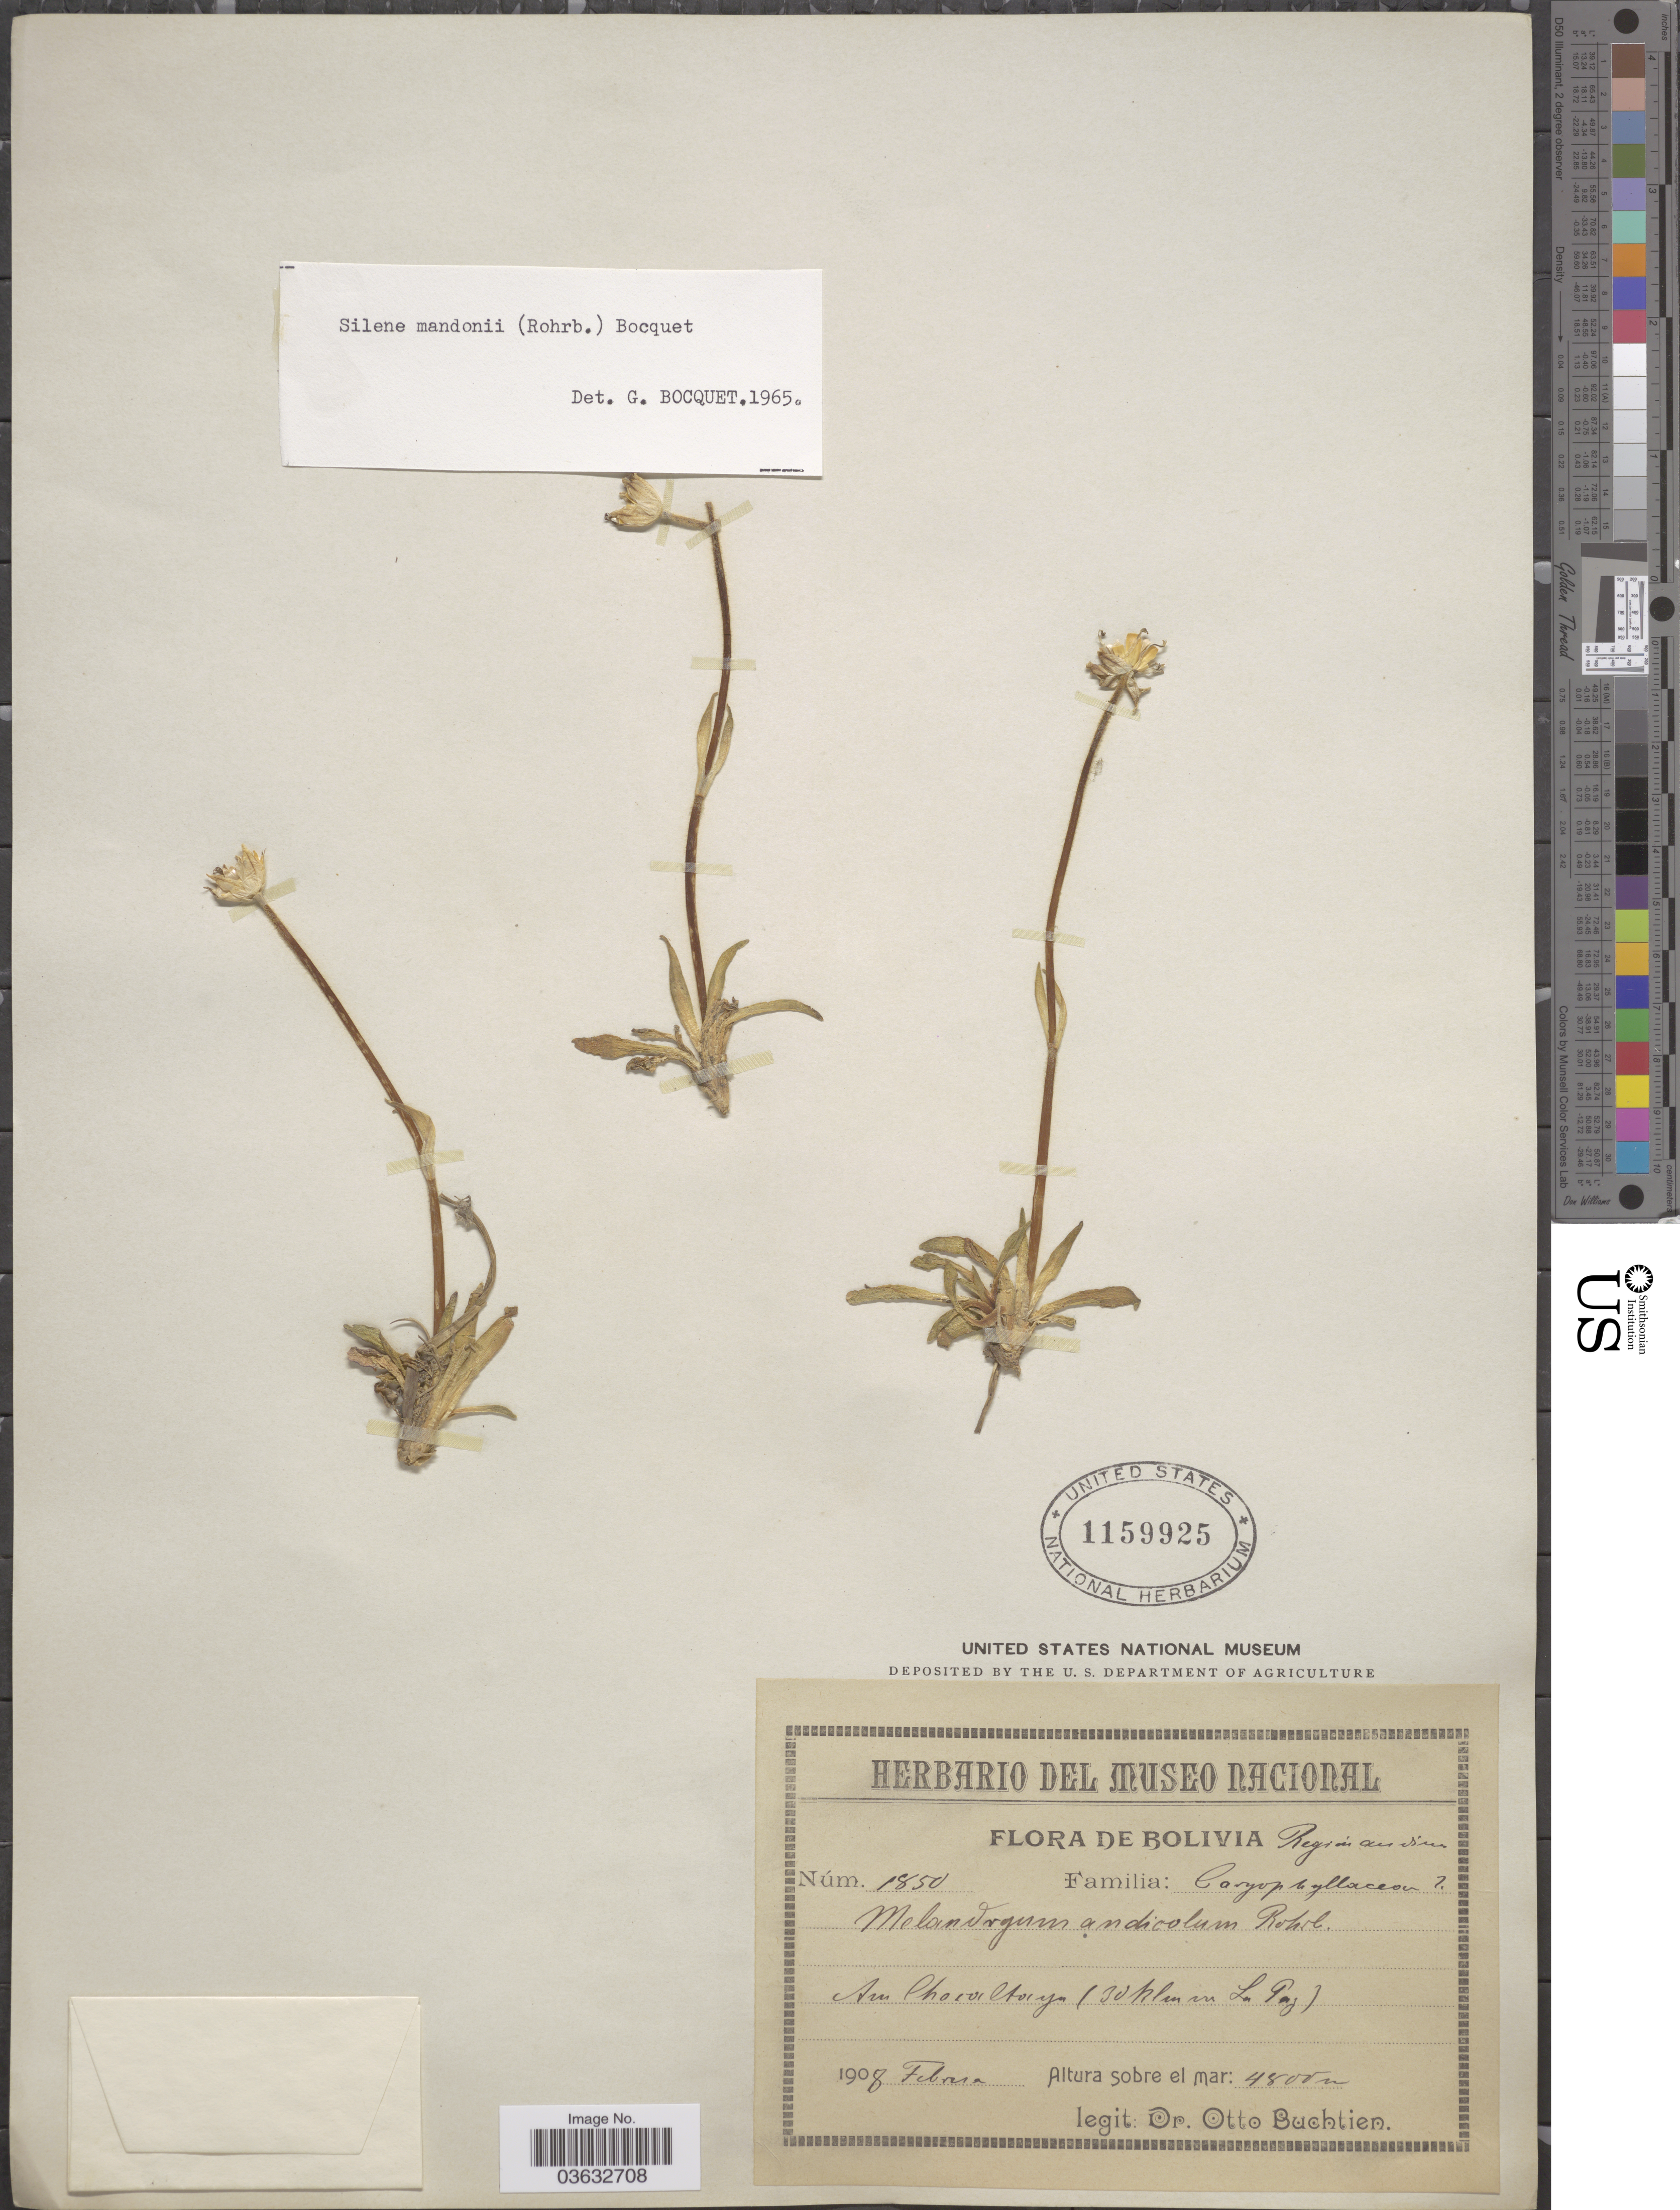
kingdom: Plantae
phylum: Tracheophyta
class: Magnoliopsida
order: Caryophyllales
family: Caryophyllaceae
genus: Silene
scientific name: Silene mandonii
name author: (Rohrb.) Bocquet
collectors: O. Buchtien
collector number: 1850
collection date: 1908-02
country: Bolivia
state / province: La Paz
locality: Region andine. Am Choro Atoya (30 klm en La Paz).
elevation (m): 4800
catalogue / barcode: US 1159925